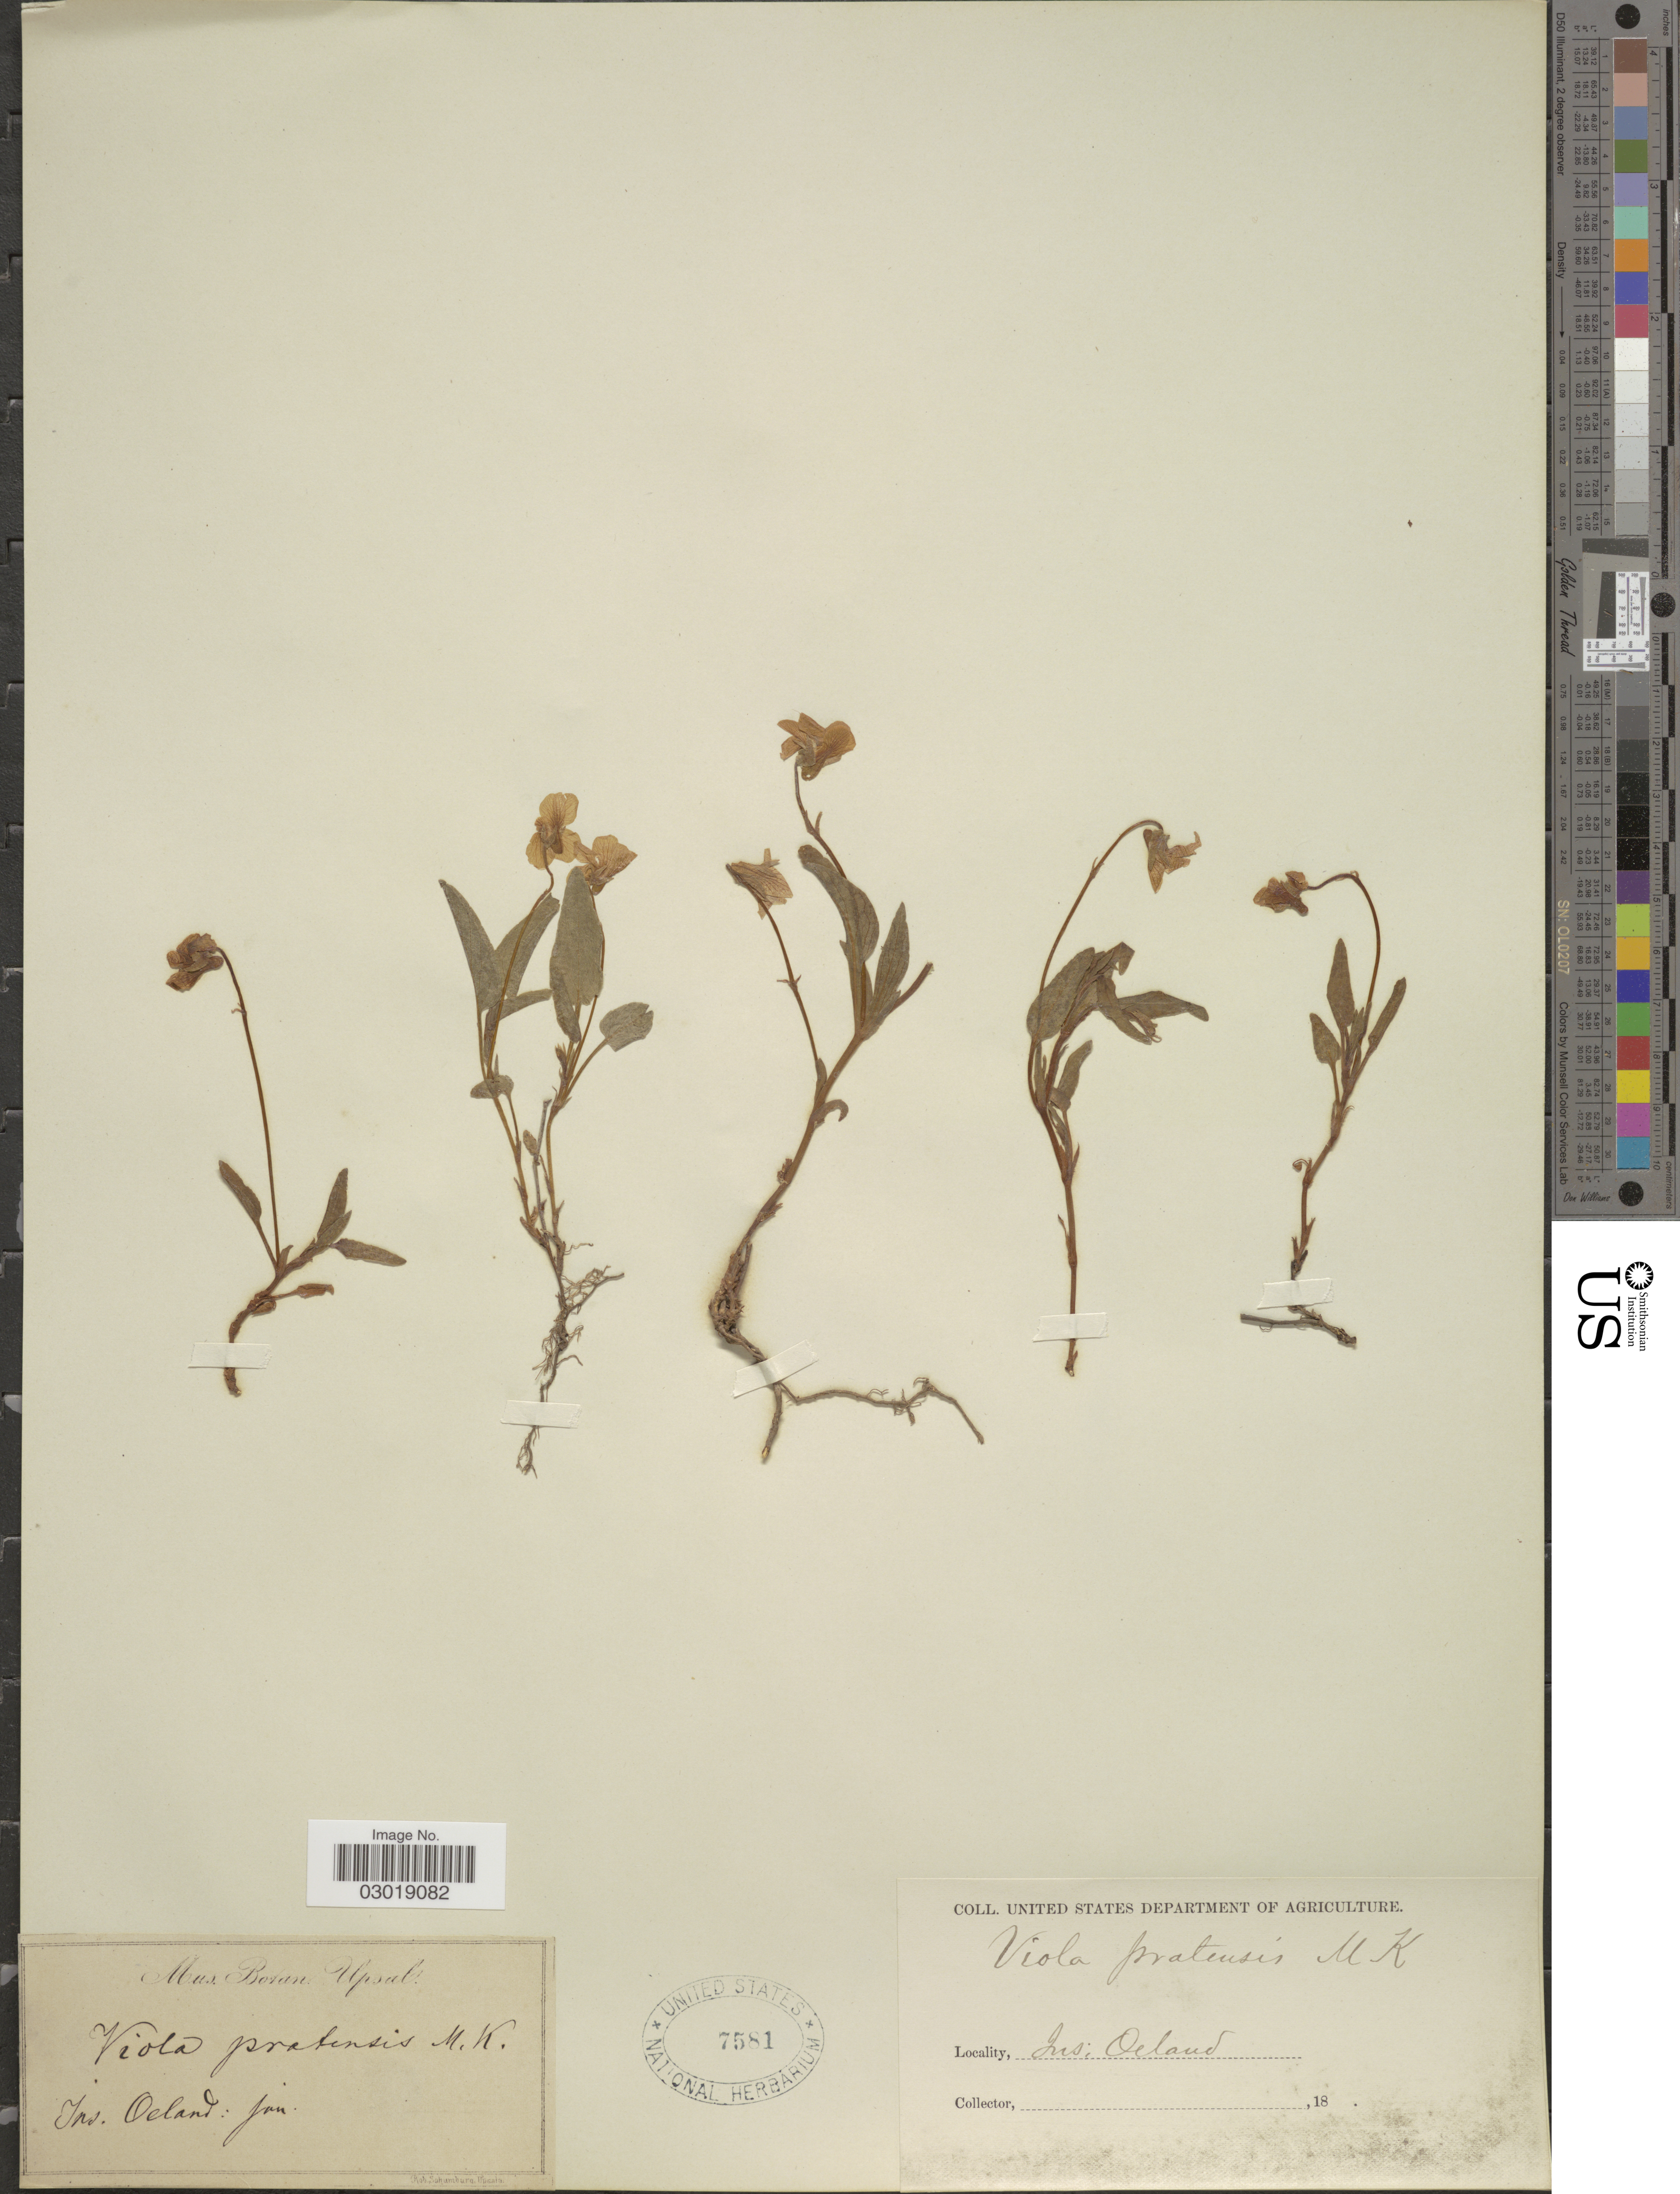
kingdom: Plantae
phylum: Tracheophyta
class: Magnoliopsida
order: Malpighiales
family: Violaceae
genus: Viola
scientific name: Viola pratensis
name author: Mert. & W.D.J. Koch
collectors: ex Mus. Botan. Upsal.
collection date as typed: jun 18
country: Sweden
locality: Ins. Oeland.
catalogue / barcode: US 7581